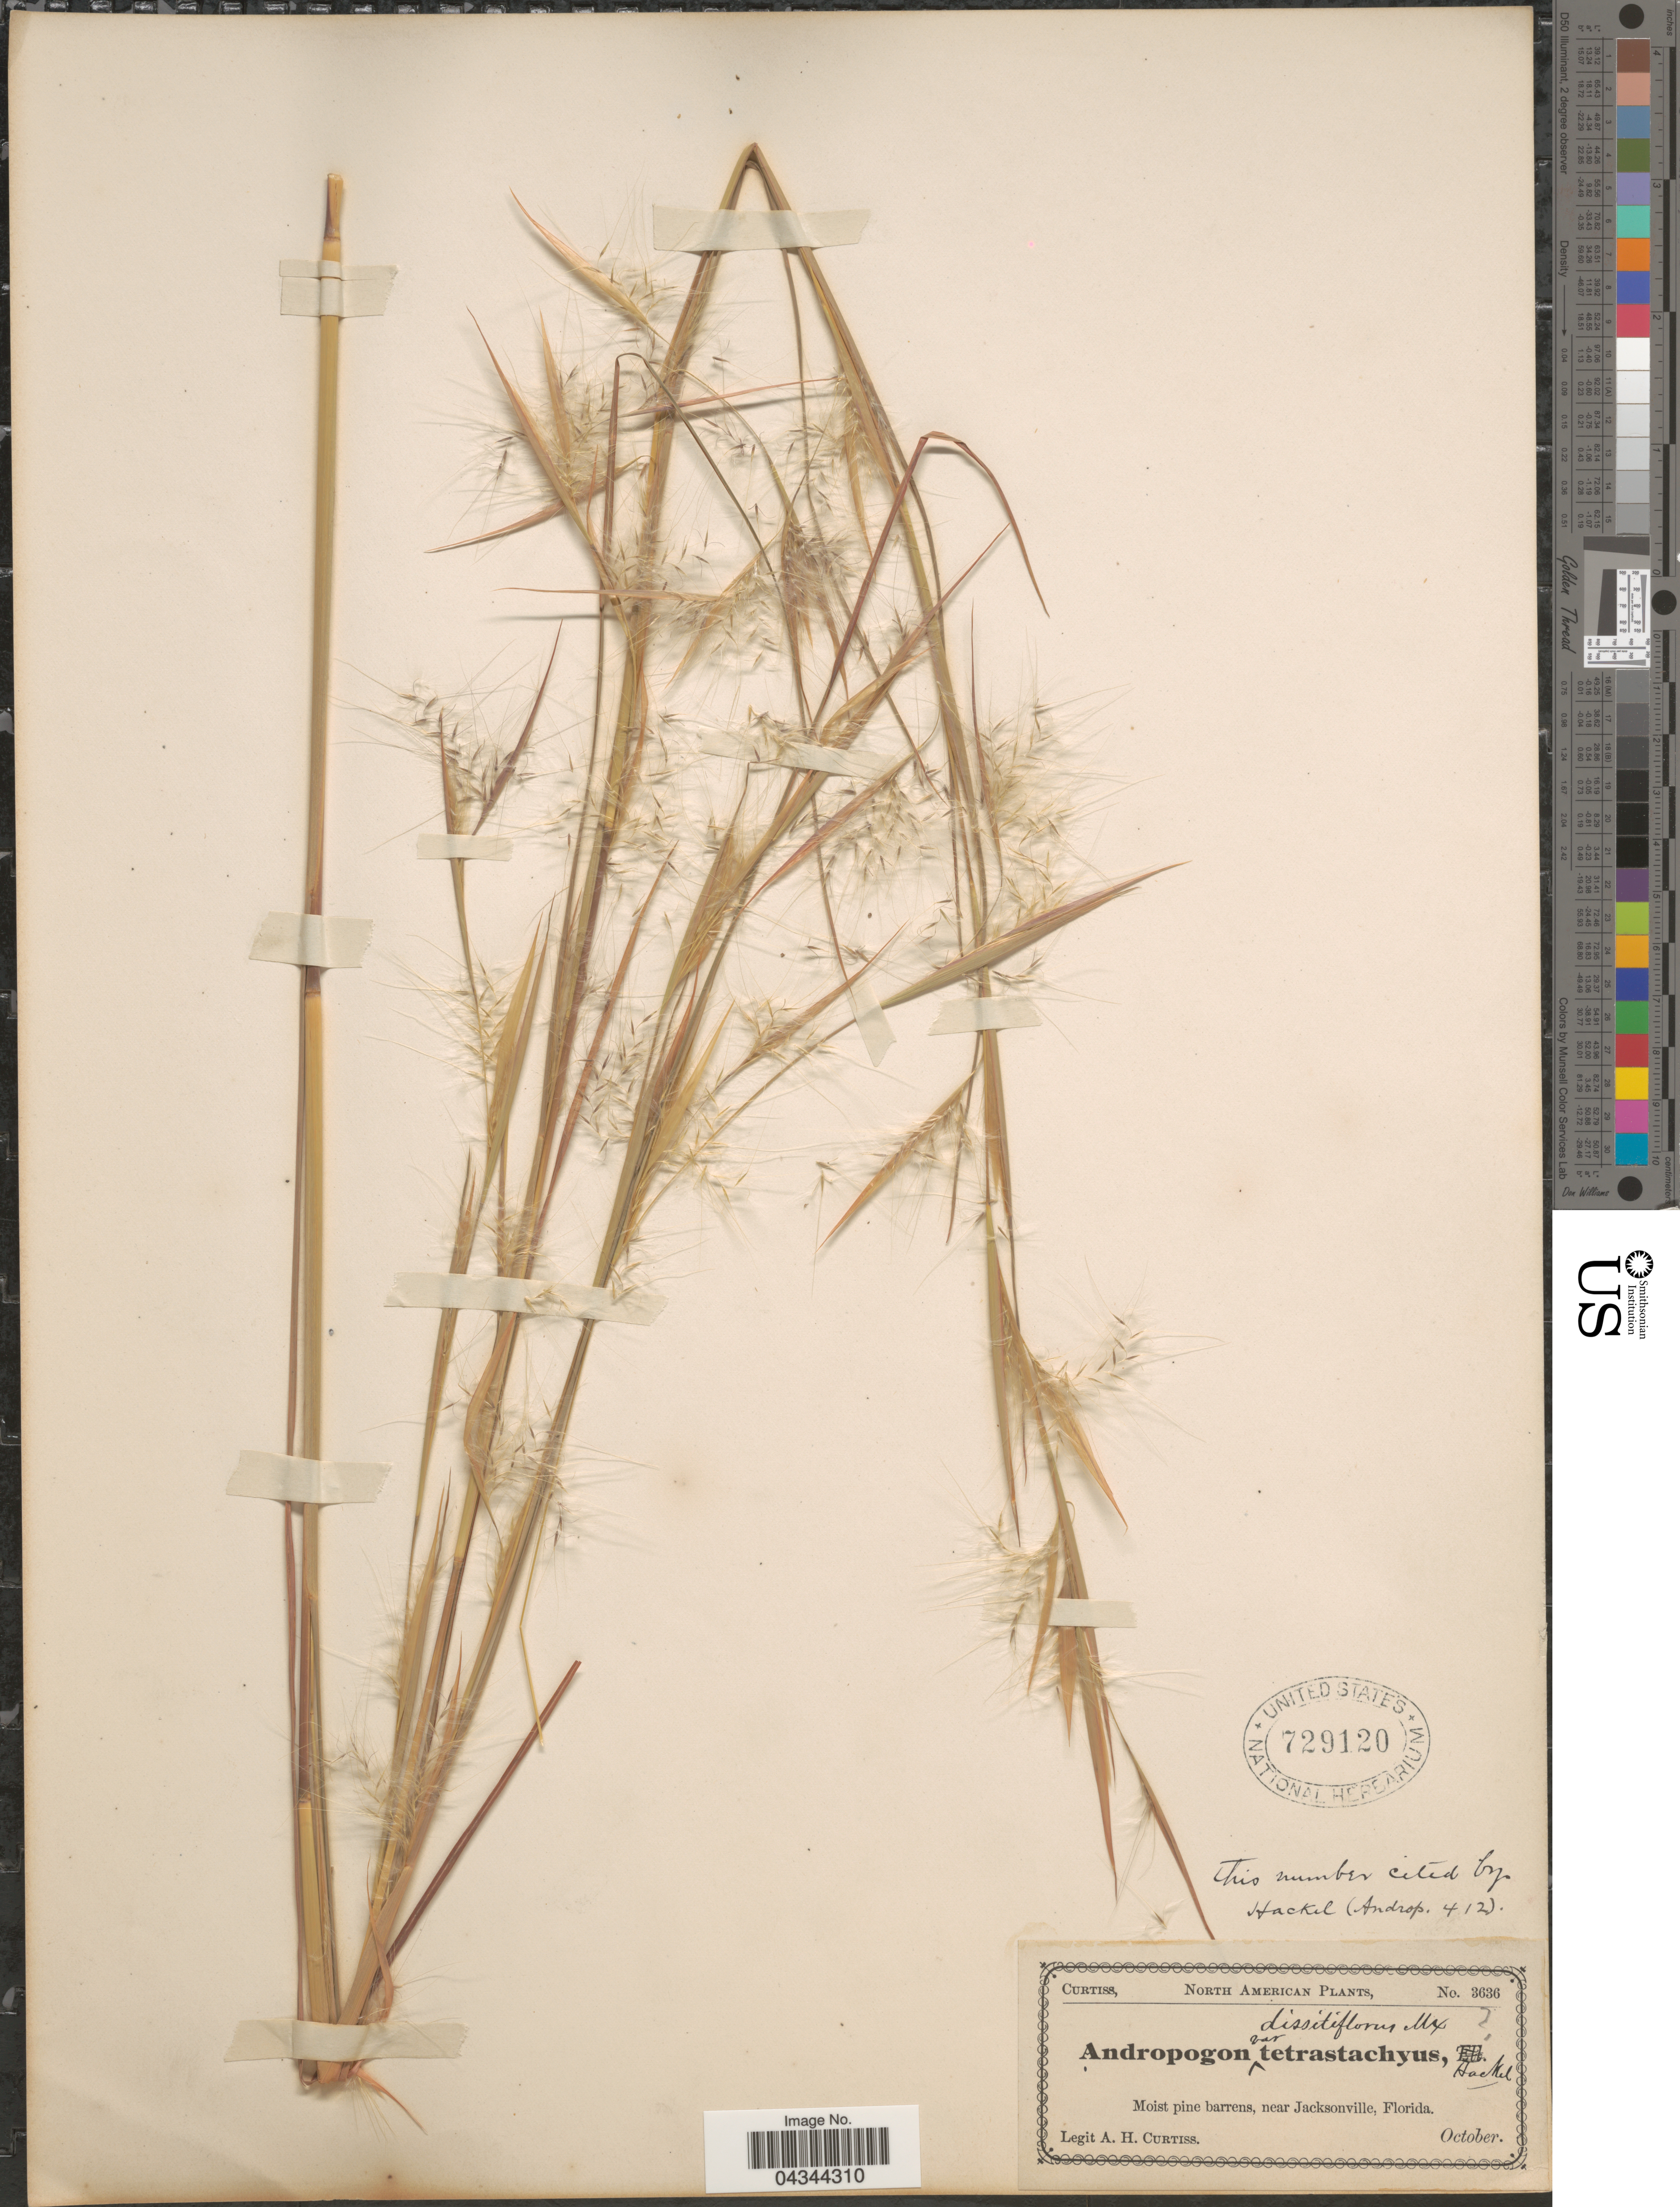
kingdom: Plantae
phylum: Tracheophyta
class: Liliopsida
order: Poales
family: Poaceae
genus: Andropogon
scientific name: Andropogon virginicus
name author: L.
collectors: A. H. Curtiss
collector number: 3636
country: United States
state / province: Florida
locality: Moist pine barrens, near Jacksonville.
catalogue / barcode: US 729120